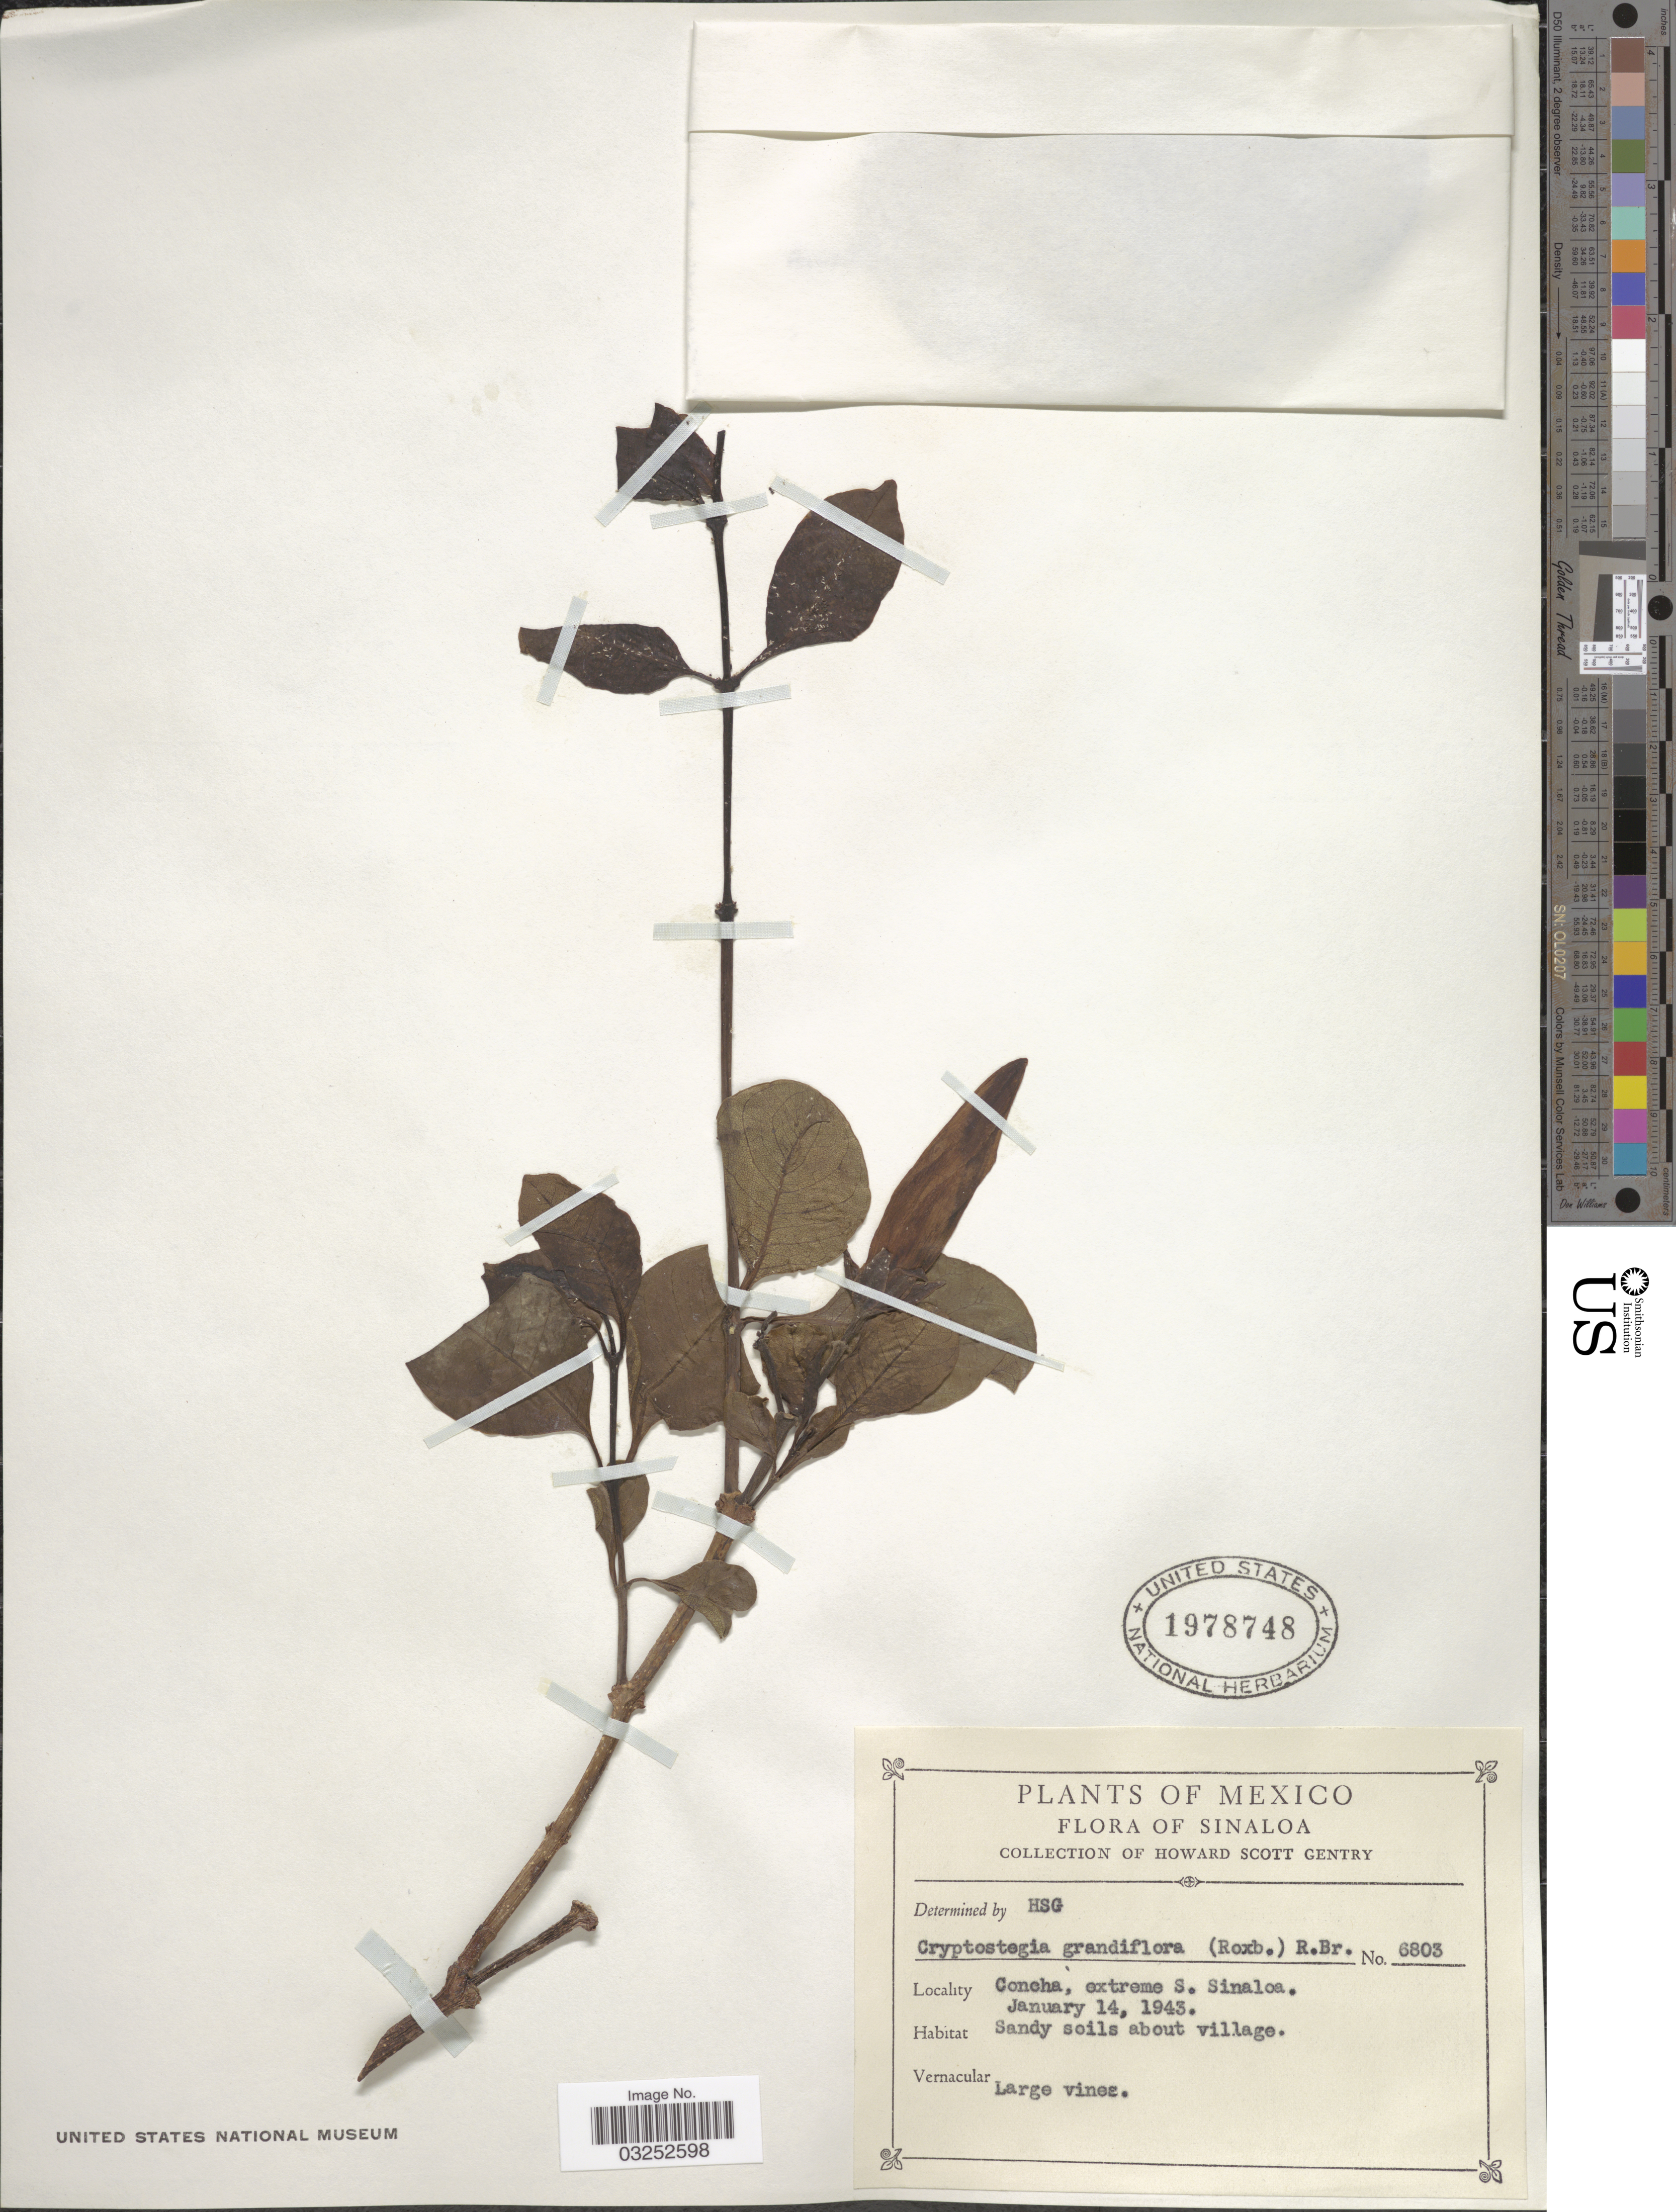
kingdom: Plantae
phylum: Tracheophyta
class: Magnoliopsida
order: Gentianales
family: Apocynaceae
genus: Cryptostegia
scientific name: Cryptostegia grandiflora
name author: Roxb. ex R. Br.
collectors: H. S. Gentry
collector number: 6803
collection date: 1943-01-14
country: Mexico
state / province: Sinaloa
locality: Concha, extreme S. Sinaloa.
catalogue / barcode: US 1978748